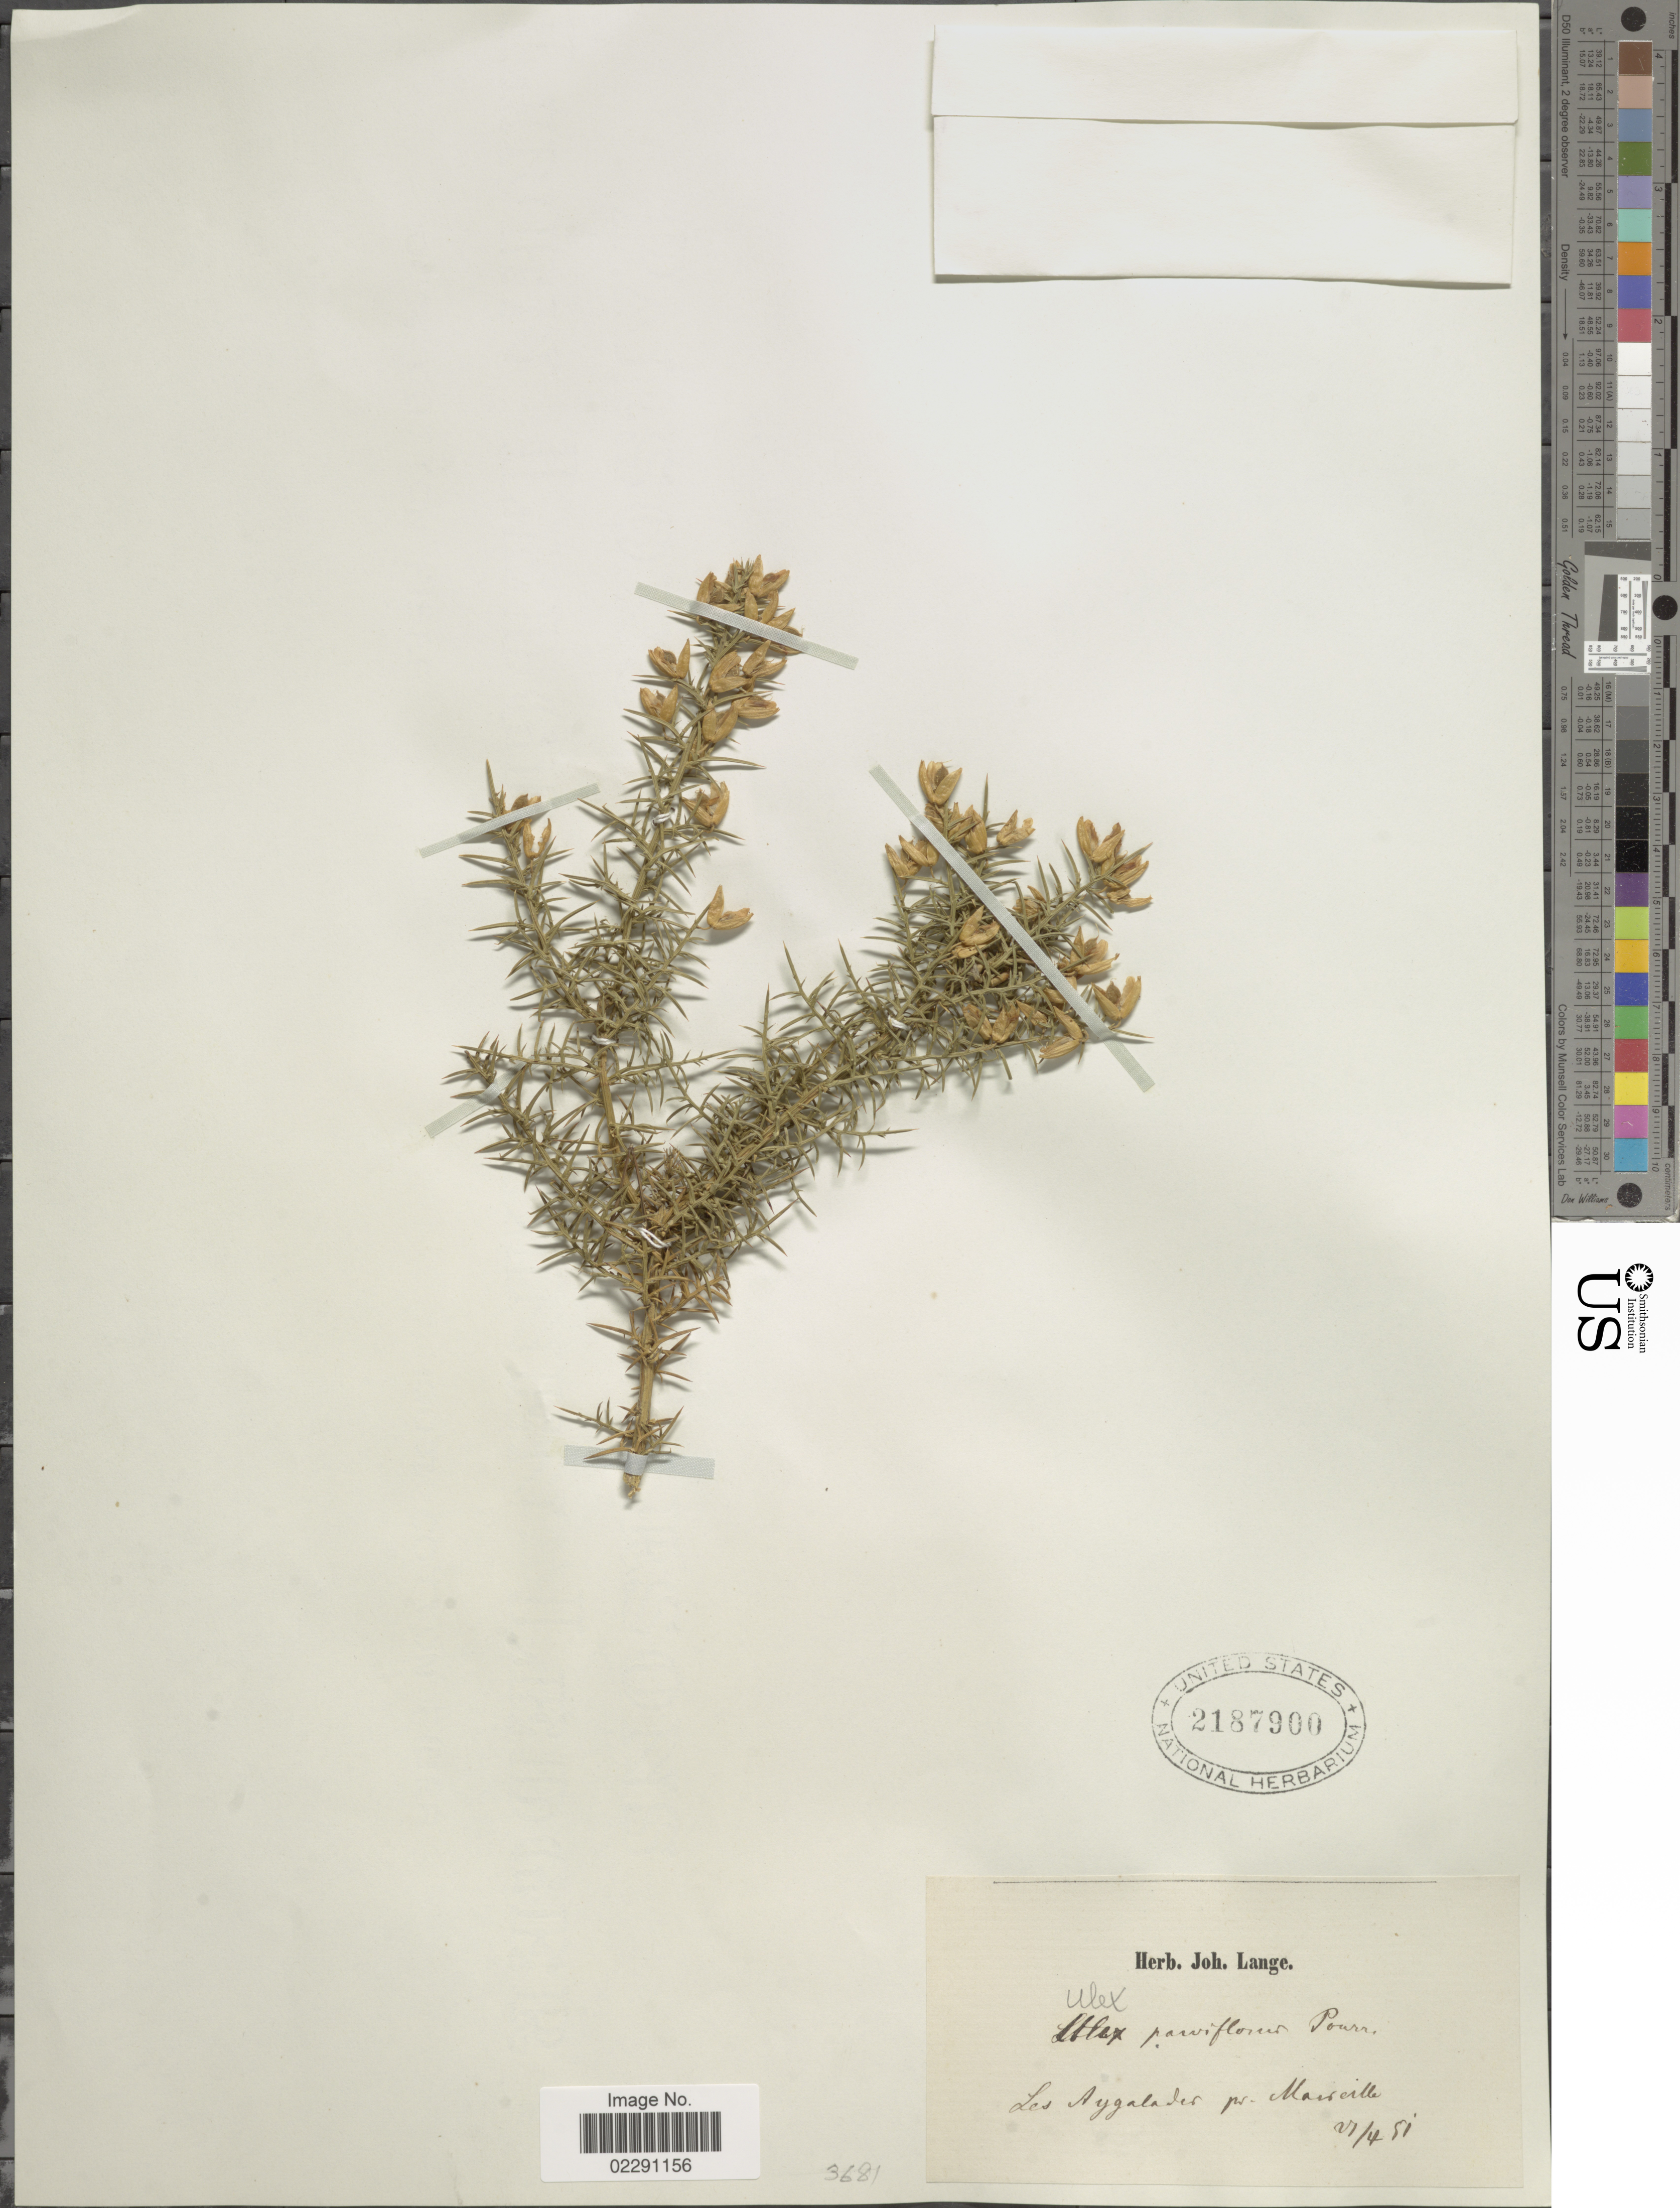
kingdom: Plantae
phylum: Tracheophyta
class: Magnoliopsida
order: Fabales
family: Fabaceae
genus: Ulex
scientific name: Ulex parviflorus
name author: Pourr.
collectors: ex herb. Joh. Lange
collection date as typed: Transcribed d/m/y: 27/4/51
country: France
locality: Les Aygalader pr. Masseille [interpreted]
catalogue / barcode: US 2187900